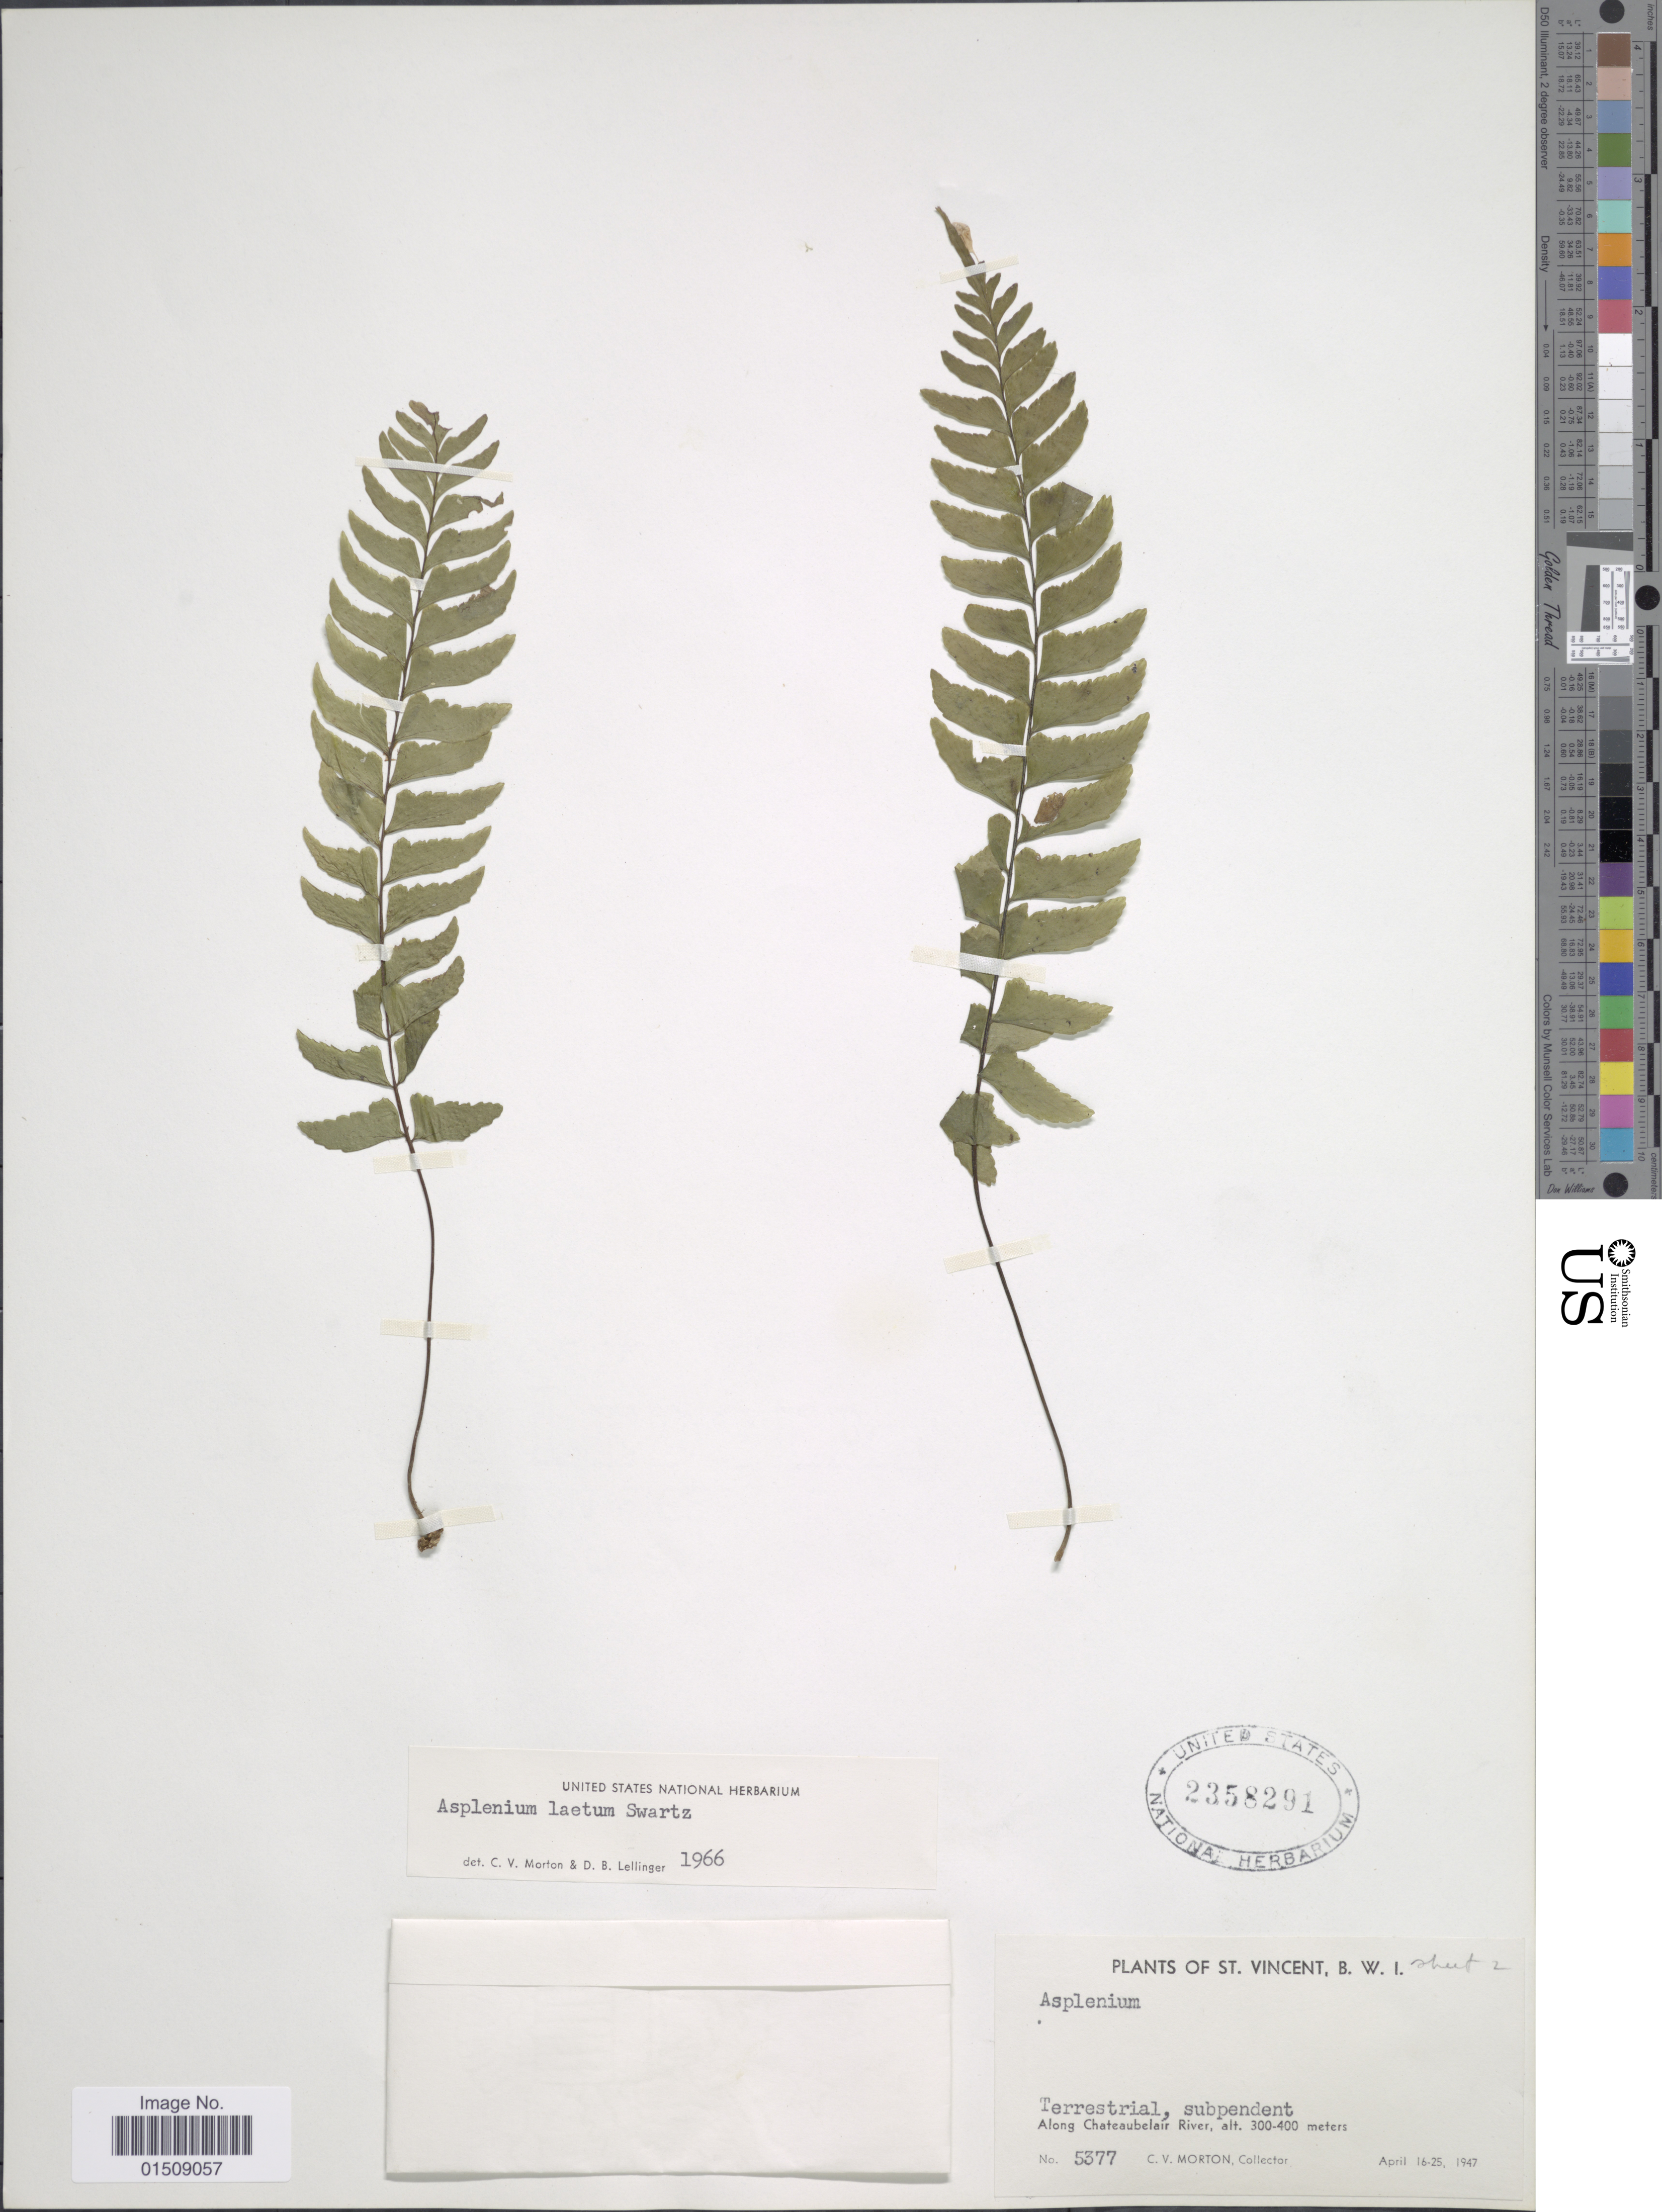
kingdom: Plantae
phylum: Tracheophyta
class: Polypodiopsida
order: Polypodiales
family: Aspleniaceae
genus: Asplenium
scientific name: Asplenium laetum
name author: Sw.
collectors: C. V. Morton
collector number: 5377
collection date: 1947-04-16/1947-04-25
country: St. Vincent - Grenadines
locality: St. Vincent, B.W.I. Along Chateaubelair River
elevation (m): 300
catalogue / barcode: US 2358291